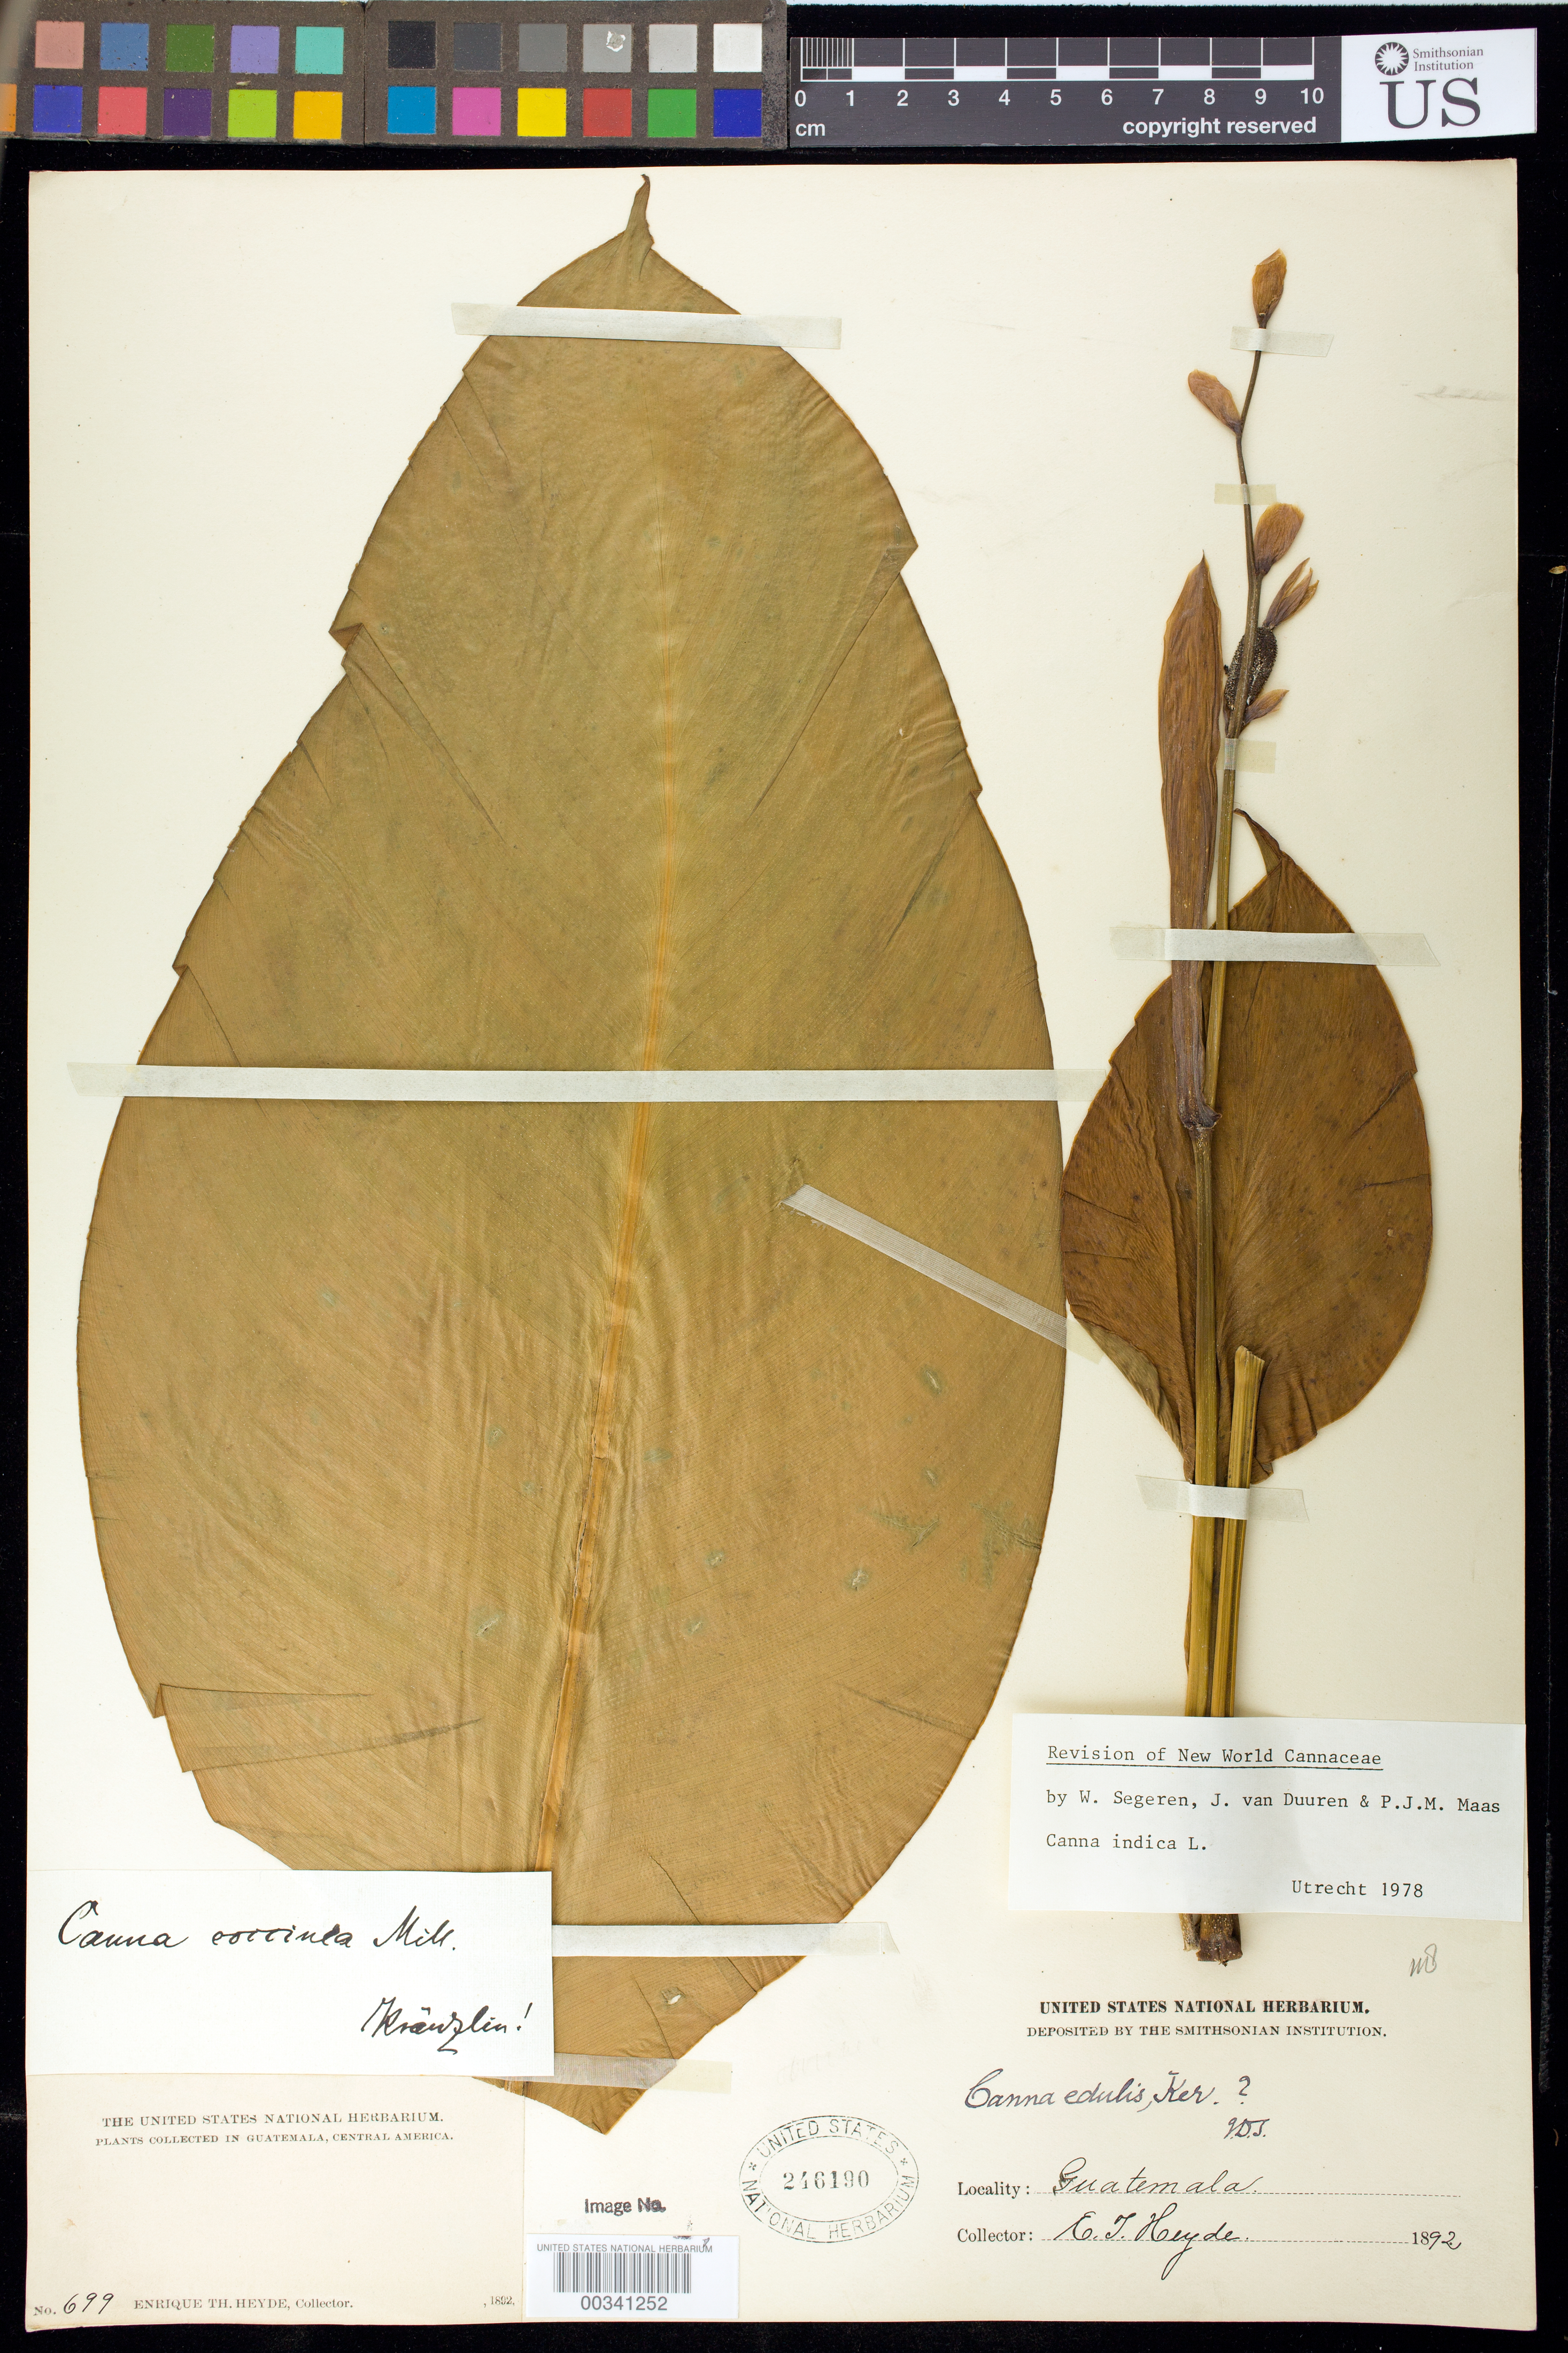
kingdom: Plantae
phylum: Tracheophyta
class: Liliopsida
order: Zingiberales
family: Cannaceae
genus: Canna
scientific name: Canna indica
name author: L.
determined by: Segeren, W.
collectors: E. T. Heyde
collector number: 699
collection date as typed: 1892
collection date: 1892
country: Guatemala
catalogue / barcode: US 246190